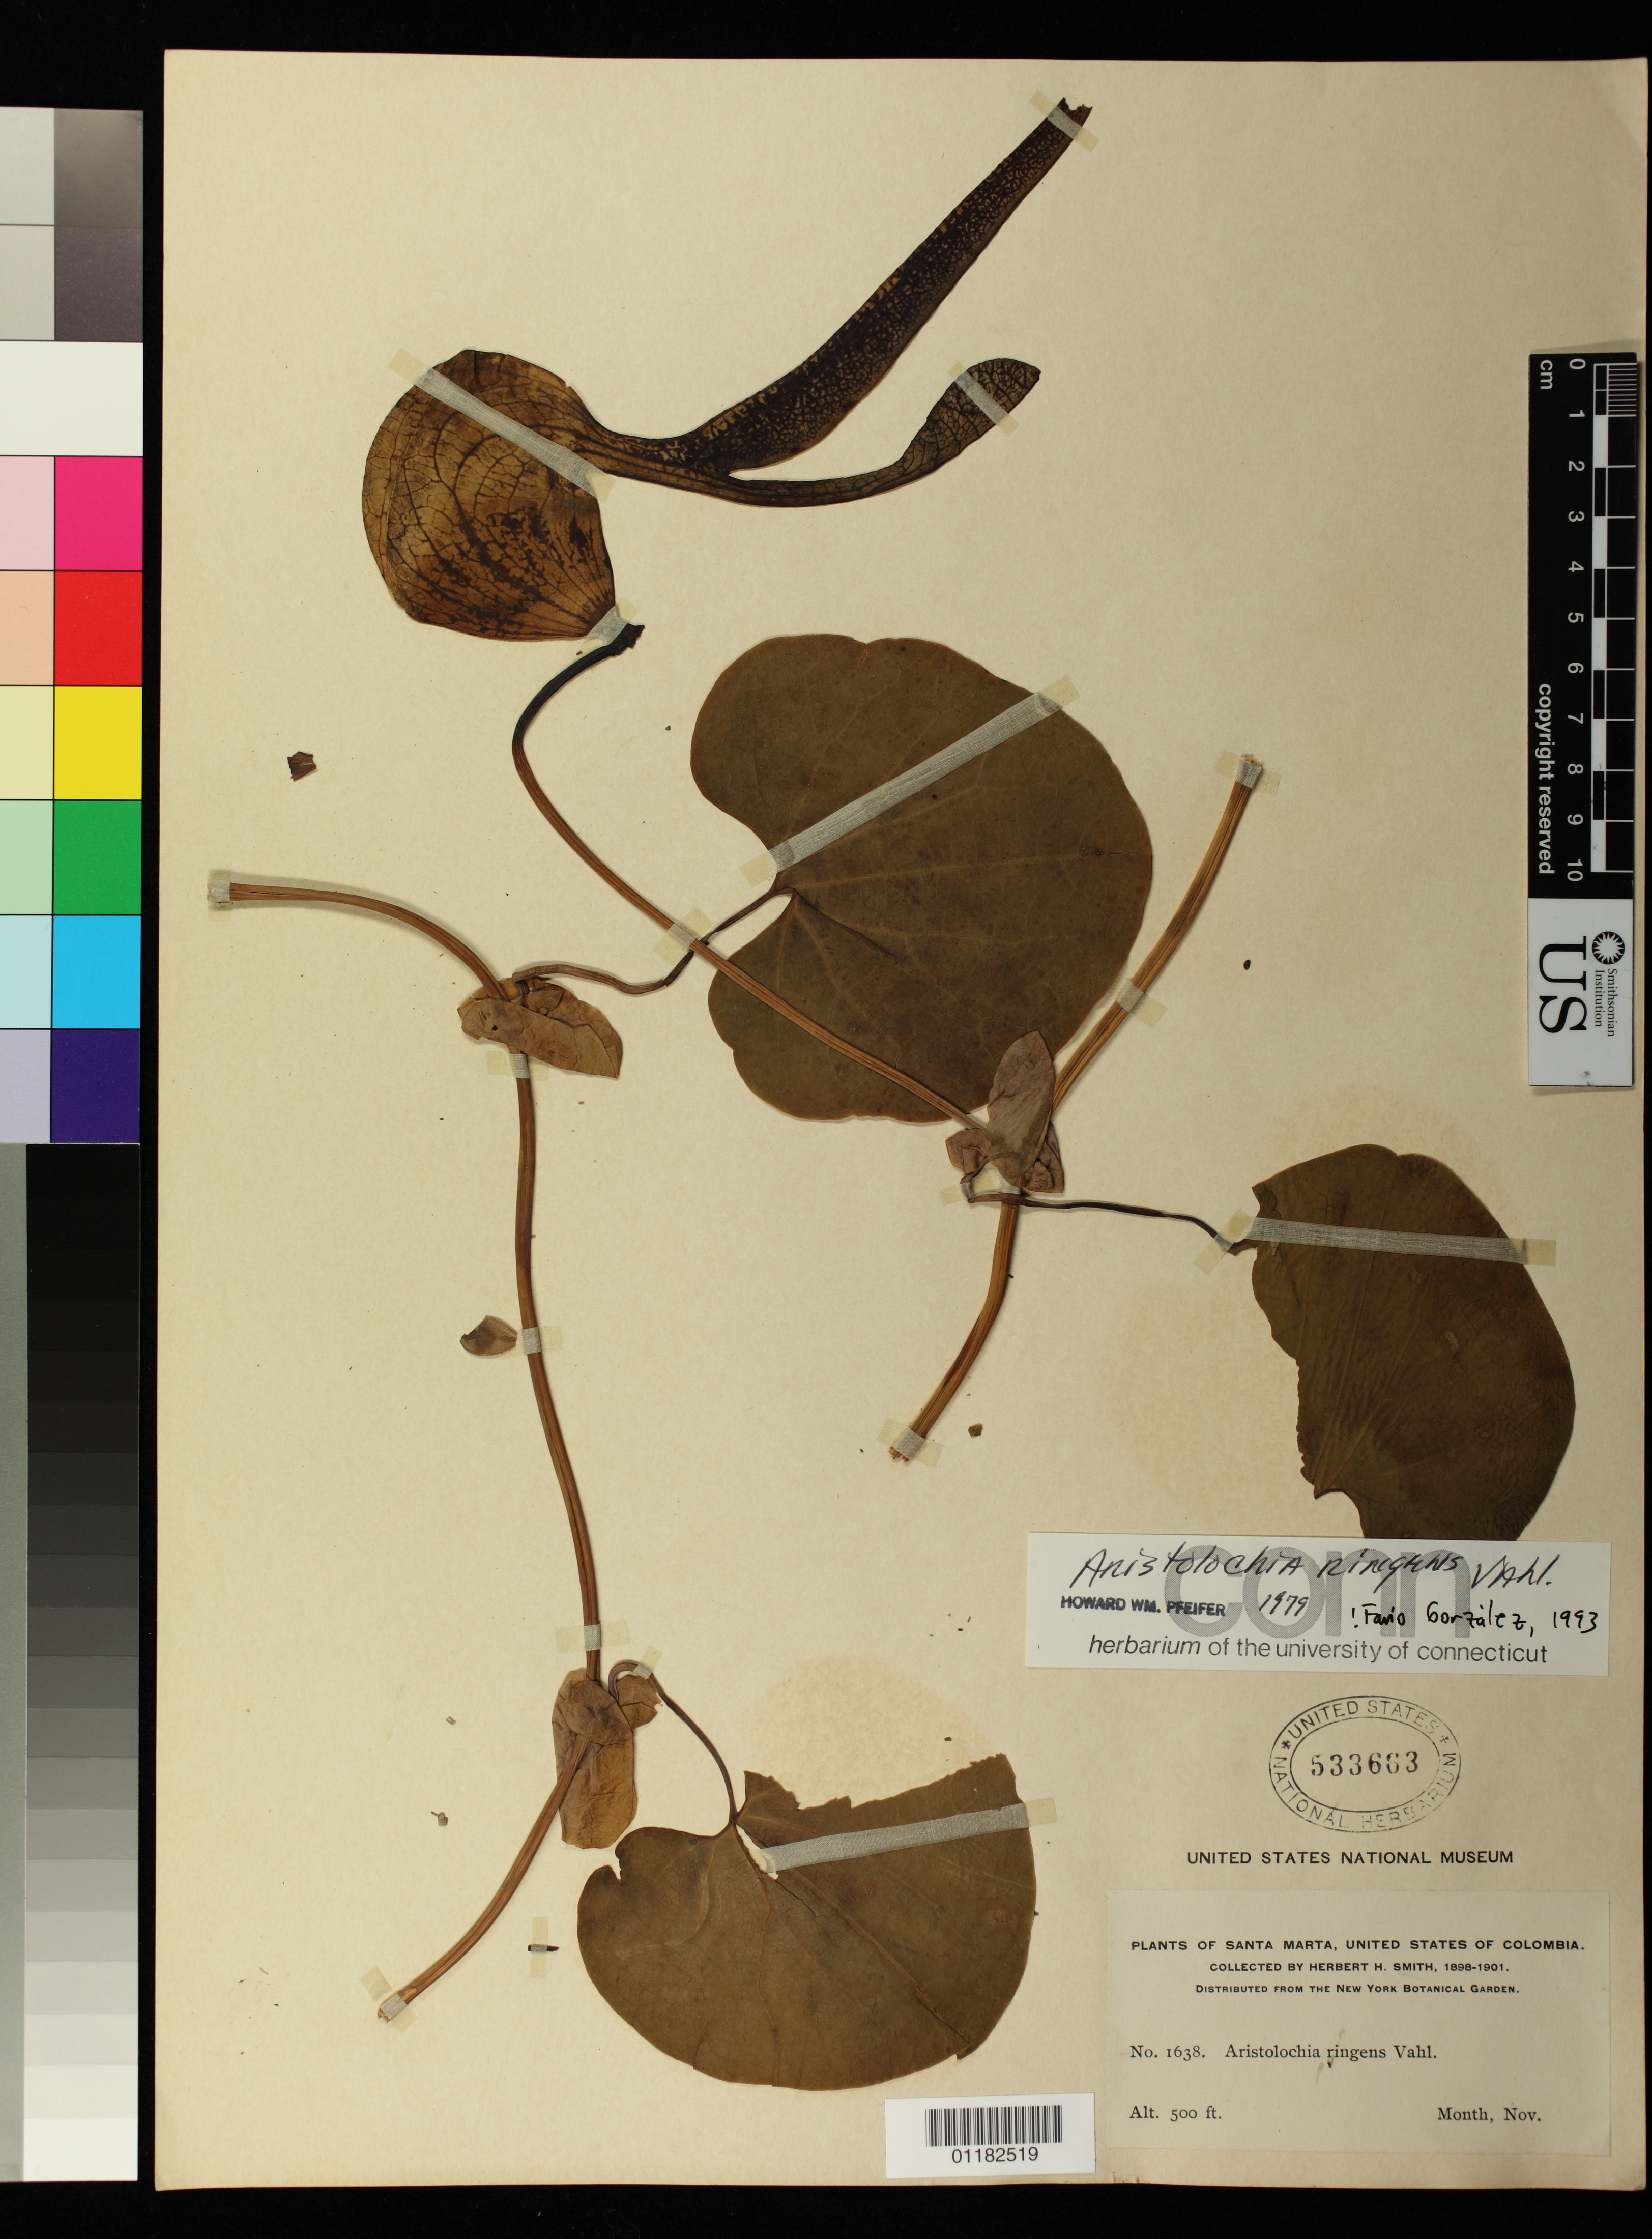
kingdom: Plantae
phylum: Tracheophyta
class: Magnoliopsida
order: Piperales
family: Aristolochiaceae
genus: Aristolochia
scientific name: Aristolochia ringens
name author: Vahl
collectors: H. H. Smith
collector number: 1638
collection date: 1898-11/1901-11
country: Colombia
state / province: Magdalena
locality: Santa Marta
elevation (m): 152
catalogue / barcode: US 533663